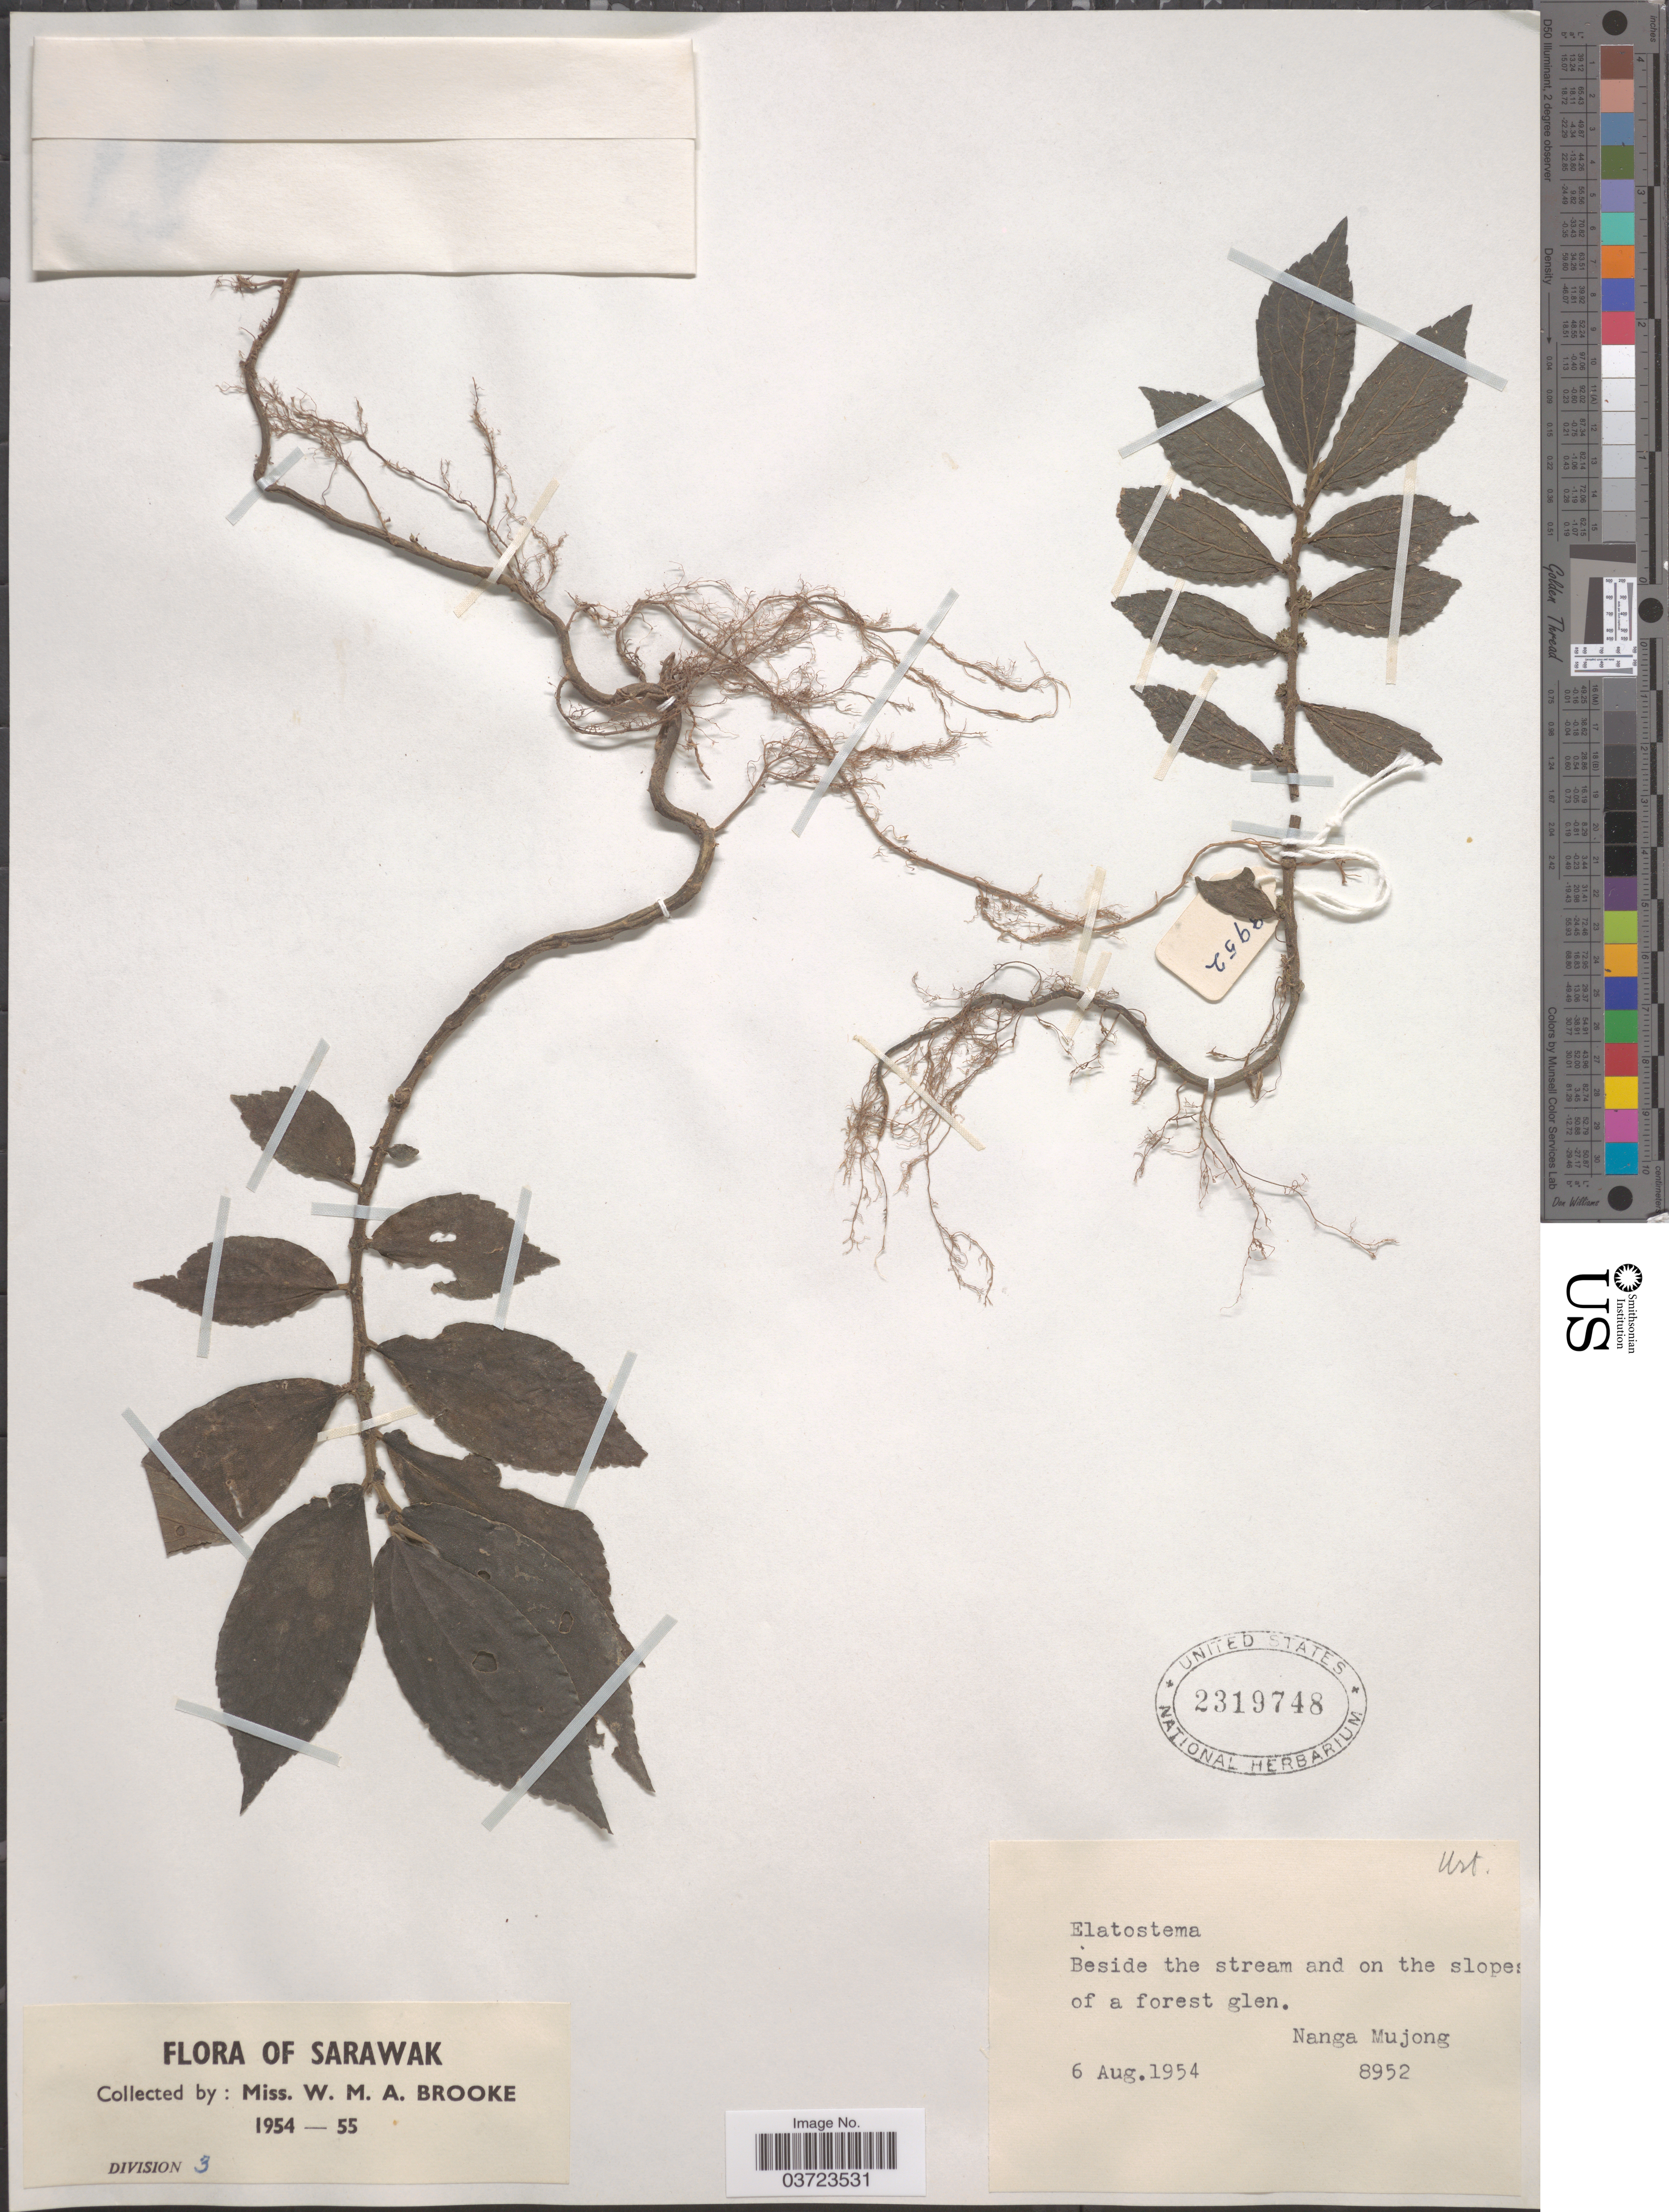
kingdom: Plantae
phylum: Tracheophyta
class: Magnoliopsida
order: Rosales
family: Urticaceae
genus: Elatostema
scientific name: Elatostema sp.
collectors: W. Brooke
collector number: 8952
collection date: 1954-08-06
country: Malaysia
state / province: Sarawak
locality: Nanga Mujong.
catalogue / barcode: US 2319748